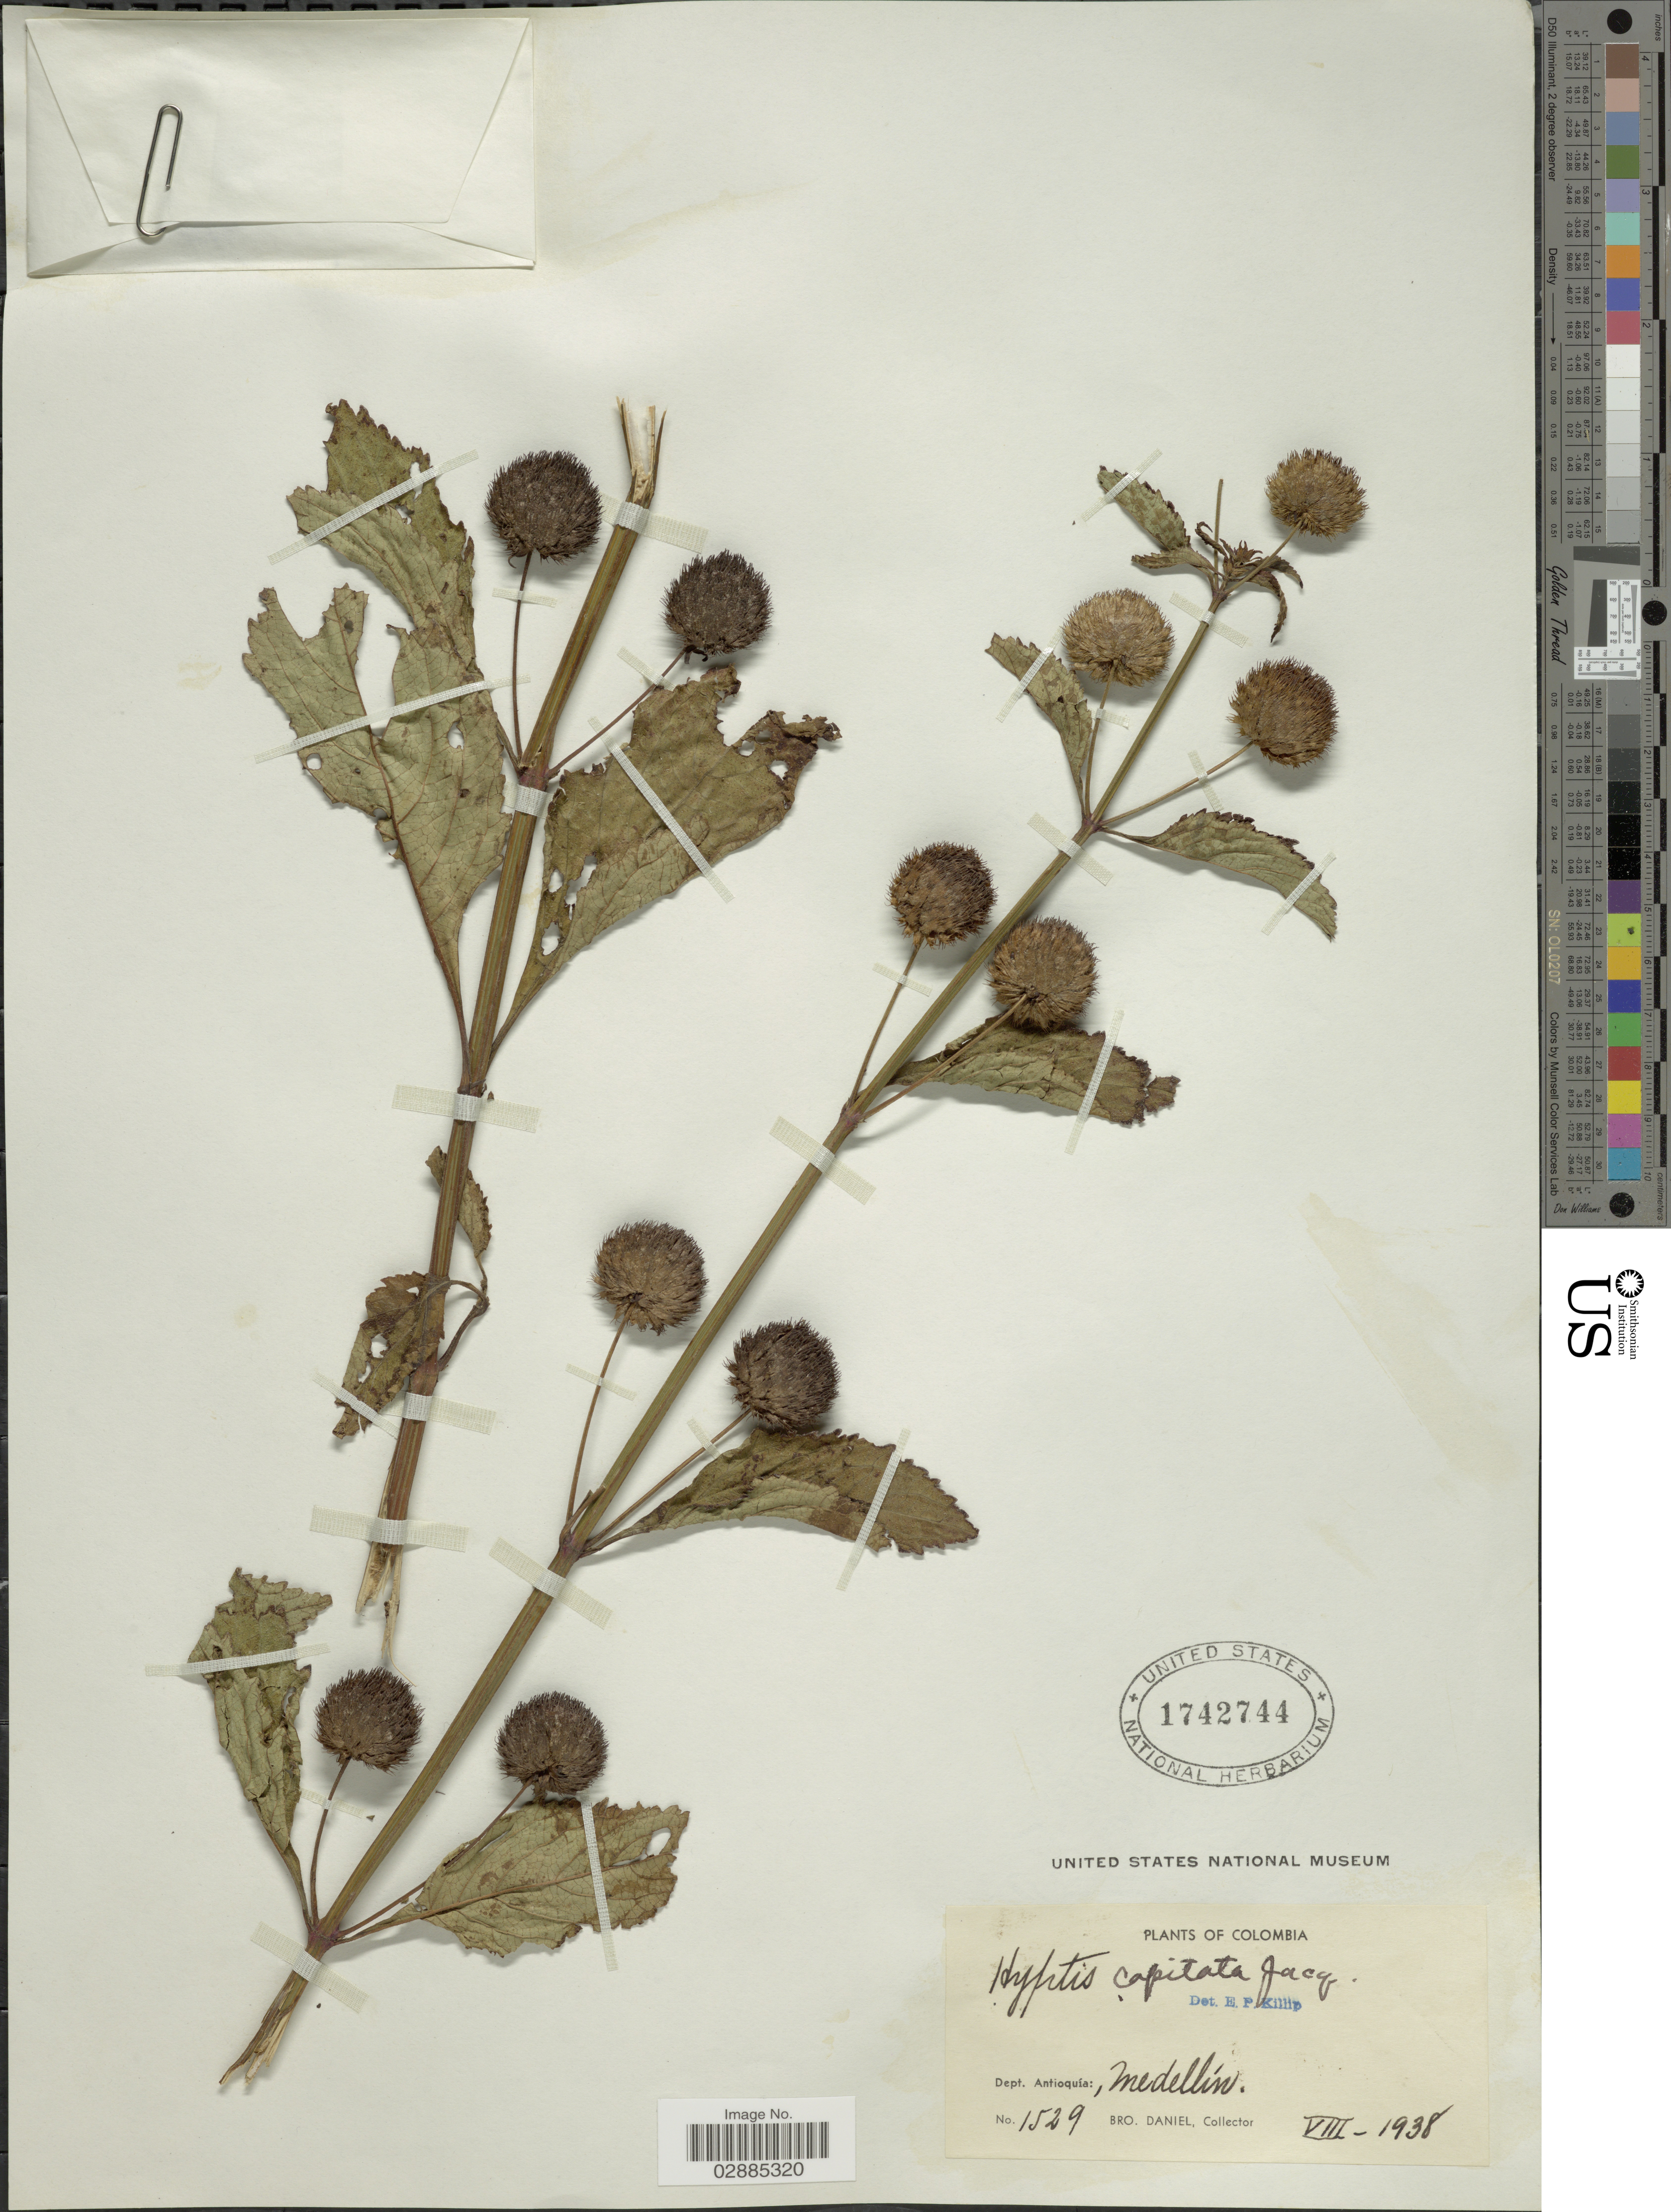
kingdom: Plantae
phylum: Tracheophyta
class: Magnoliopsida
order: Lamiales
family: Lamiaceae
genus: Hyptis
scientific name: Hyptis capitata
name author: Jacq.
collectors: Bro. Daniel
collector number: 1529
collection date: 1938-08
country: Colombia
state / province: Antioquia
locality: Dept. Antioquia, Medellín.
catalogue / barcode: US 1742744